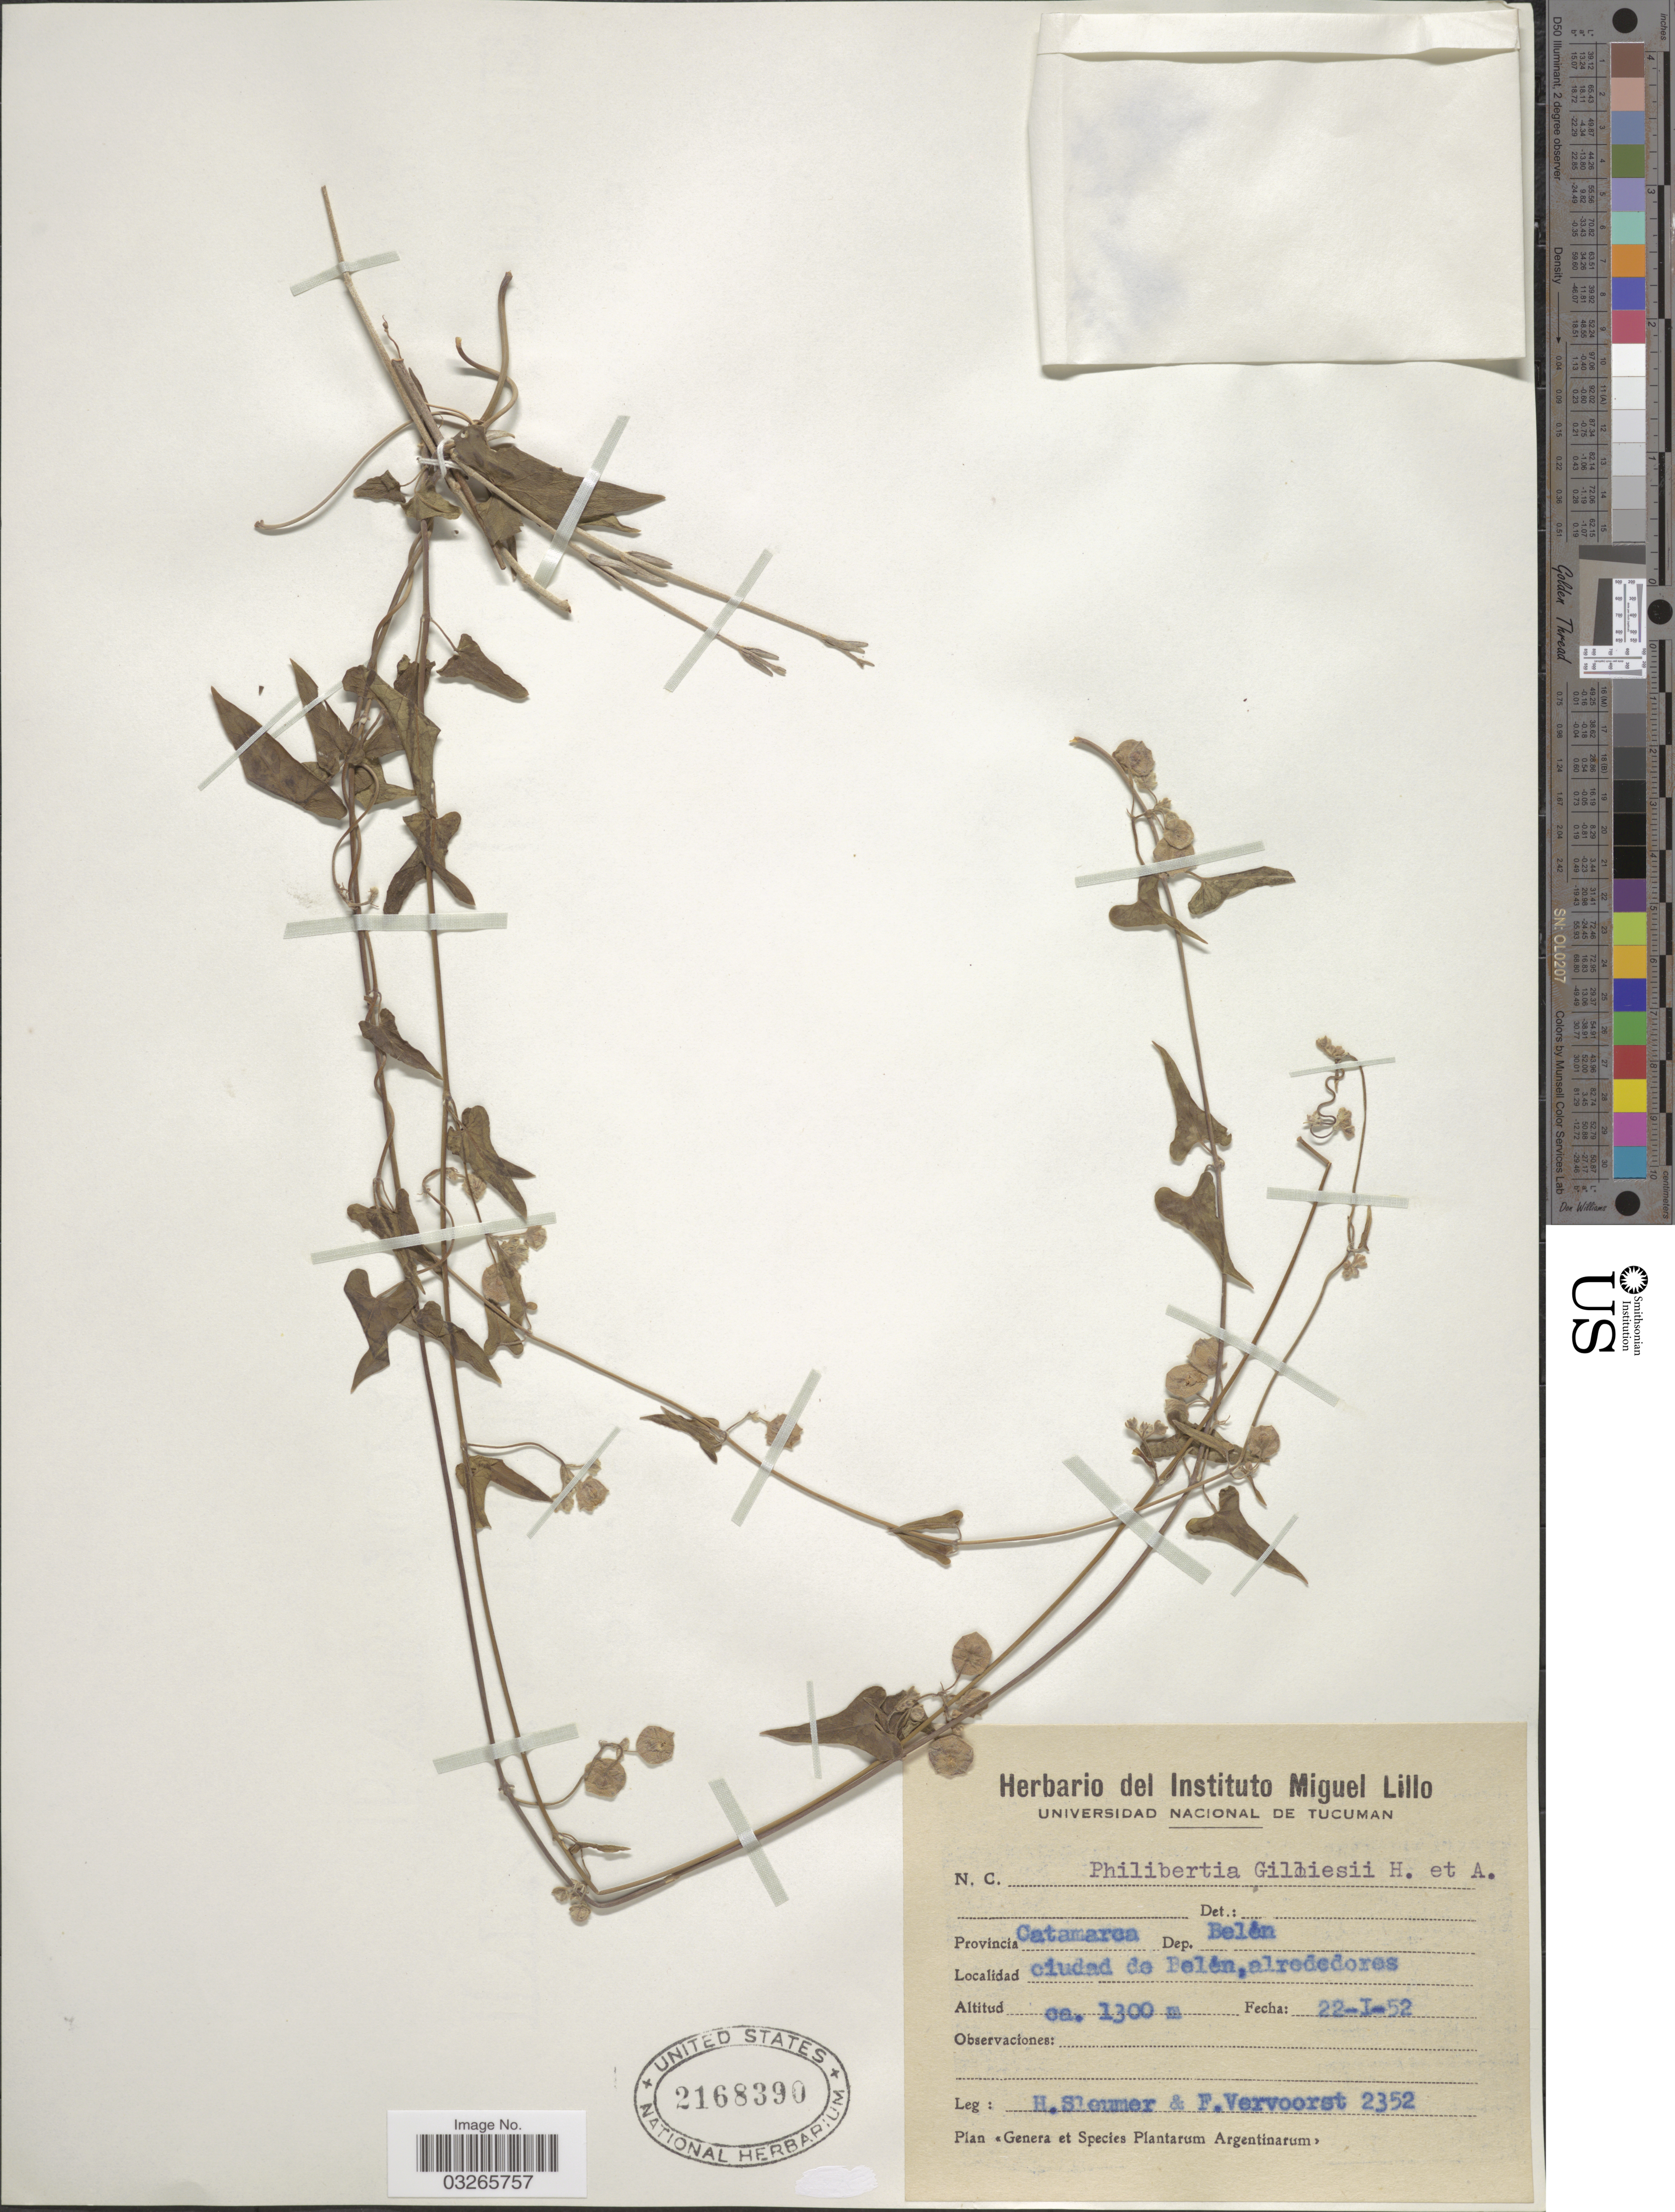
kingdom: Plantae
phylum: Tracheophyta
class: Magnoliopsida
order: Gentianales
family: Apocynaceae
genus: Sarcostemma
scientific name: Sarcostemma gilliesii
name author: (Hook. & Arn.) Decne.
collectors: H. O. Sleumer & F. Vervoorst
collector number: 2352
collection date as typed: Transcribed d/m/y: 22/1/52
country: Argentina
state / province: Catamarca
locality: Dep. Belén, ciudad de Belén, alrededores.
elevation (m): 1300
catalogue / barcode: US 2168390